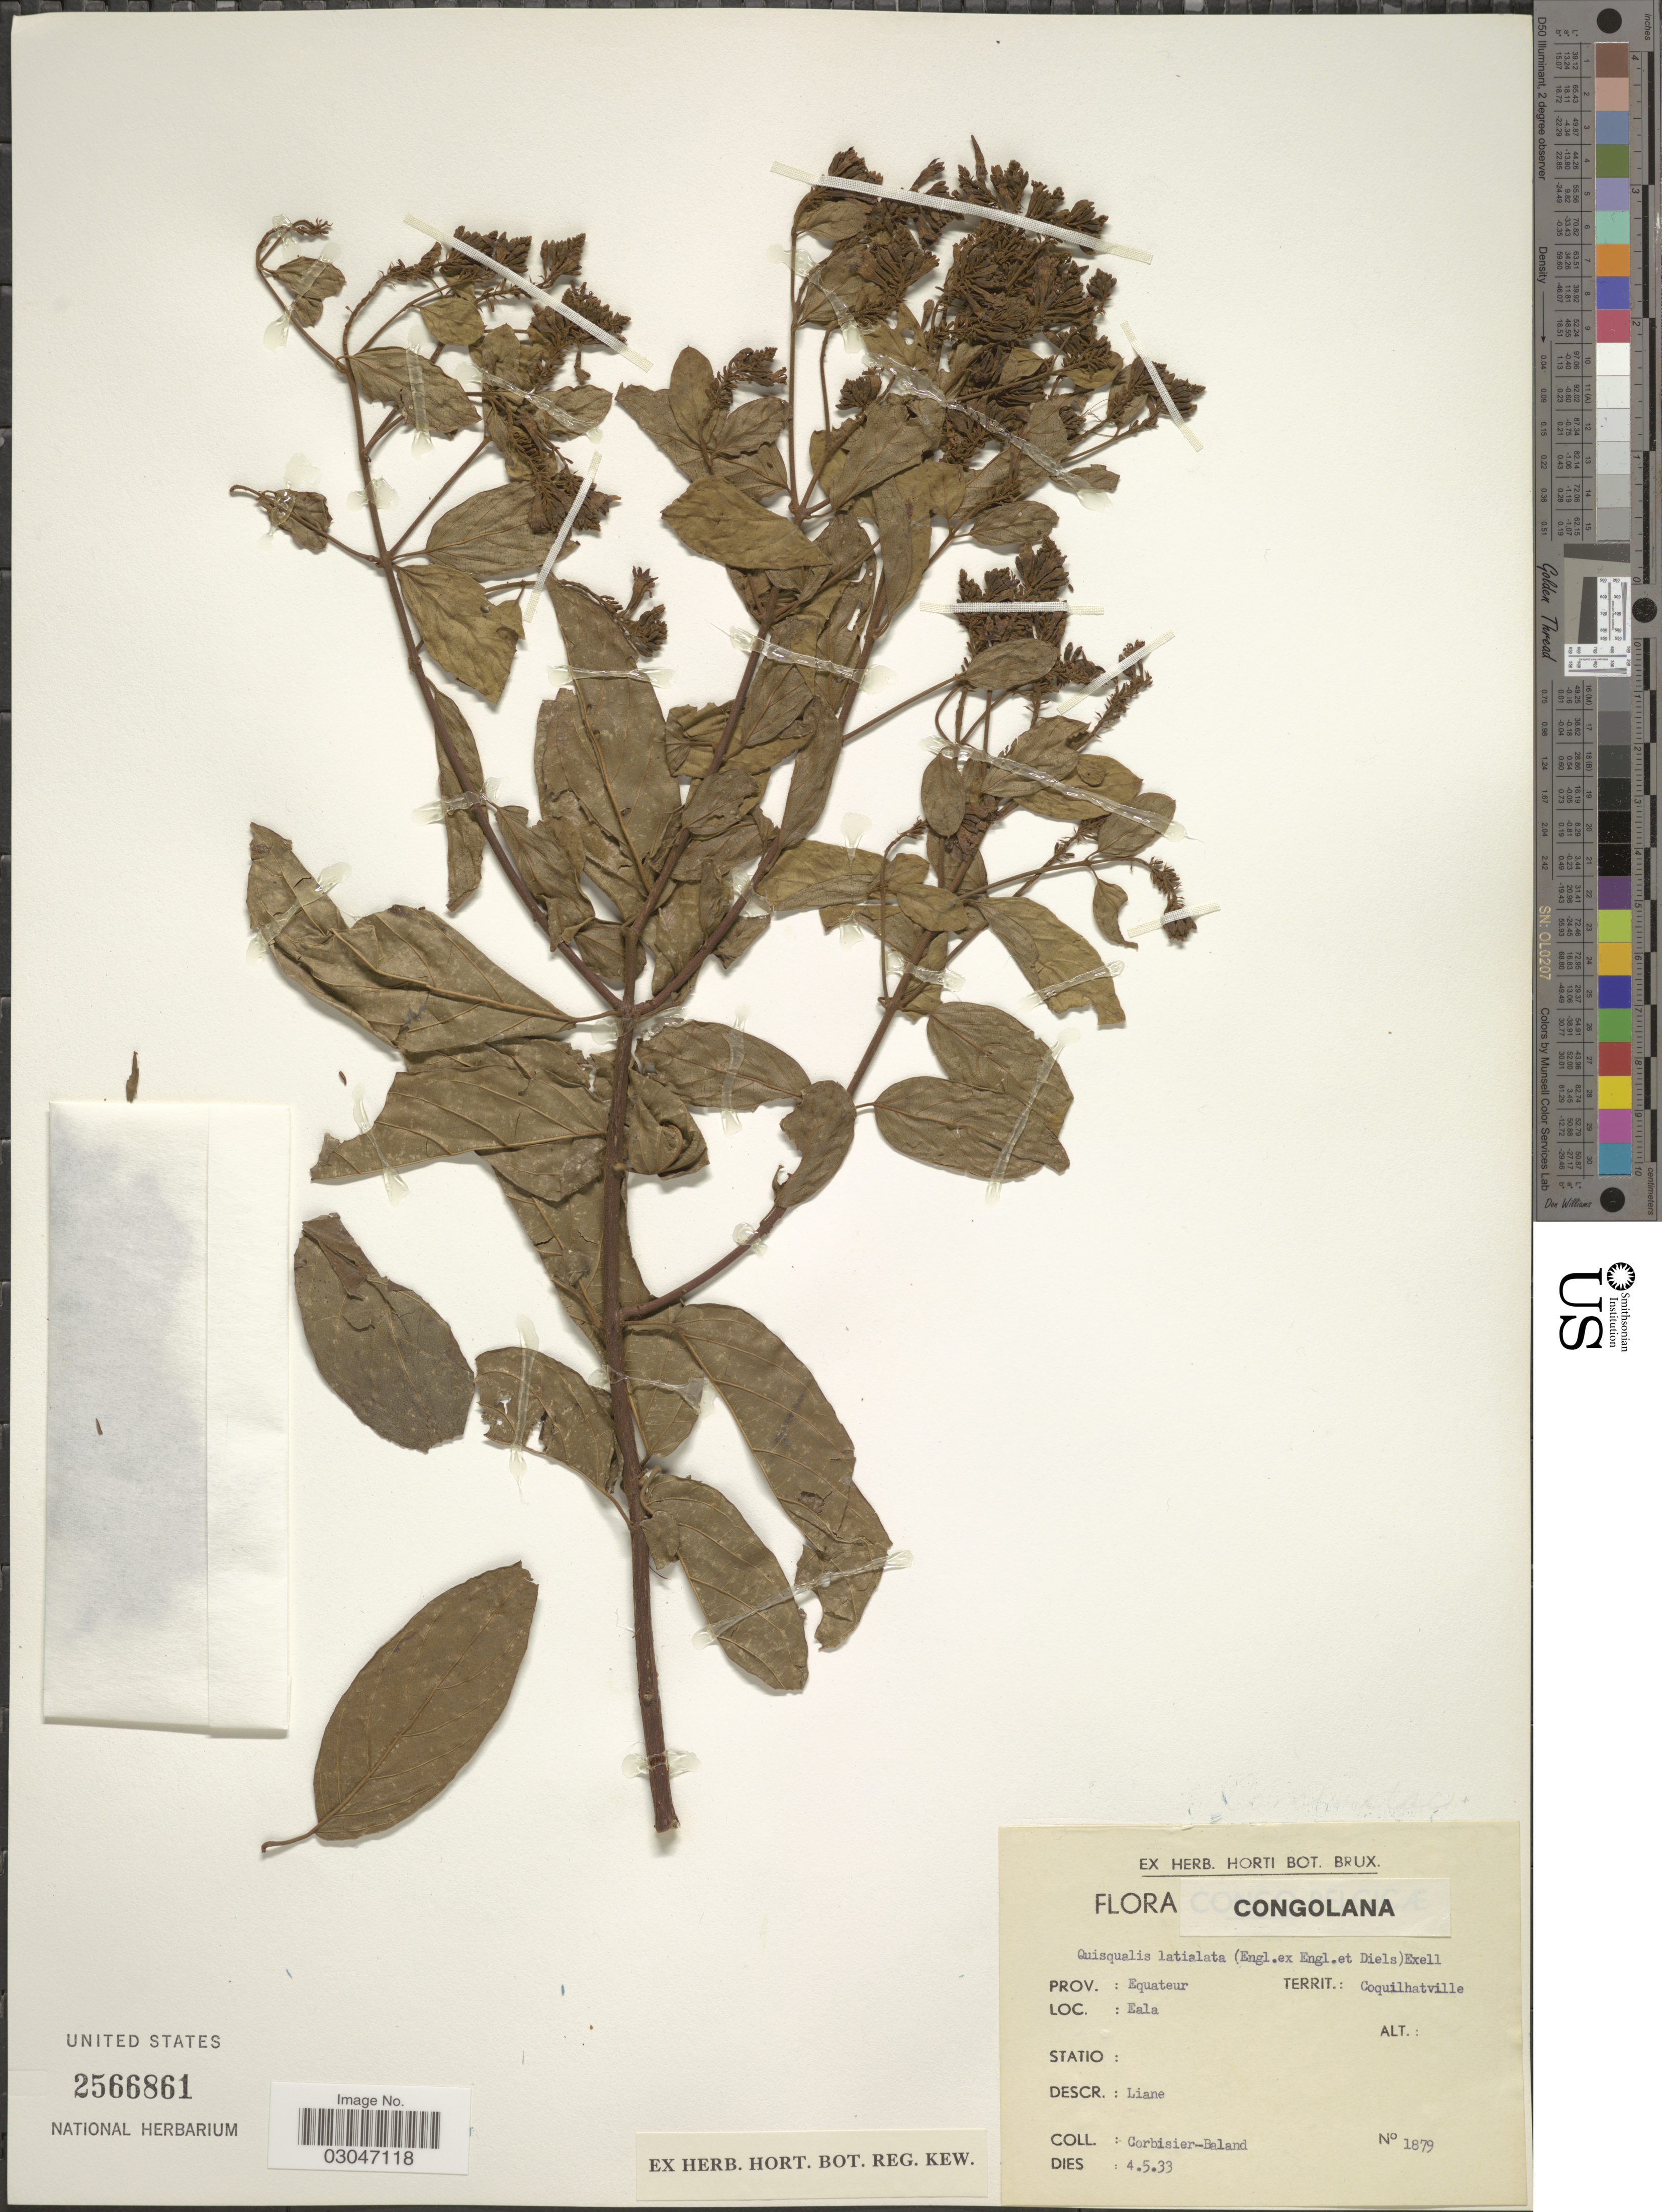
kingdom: Plantae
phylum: Tracheophyta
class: Magnoliopsida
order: Myrtales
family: Combretaceae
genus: Combretum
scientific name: Combretum latialatum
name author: Engl.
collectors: -. Corbisier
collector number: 1879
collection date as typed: Transcribed d/m/y: 4/5/33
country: Congo, Democratic Republic of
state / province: Equateur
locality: Prov.: Equateur, Territ.: Coquilhatville, Eala.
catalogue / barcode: US 2566861